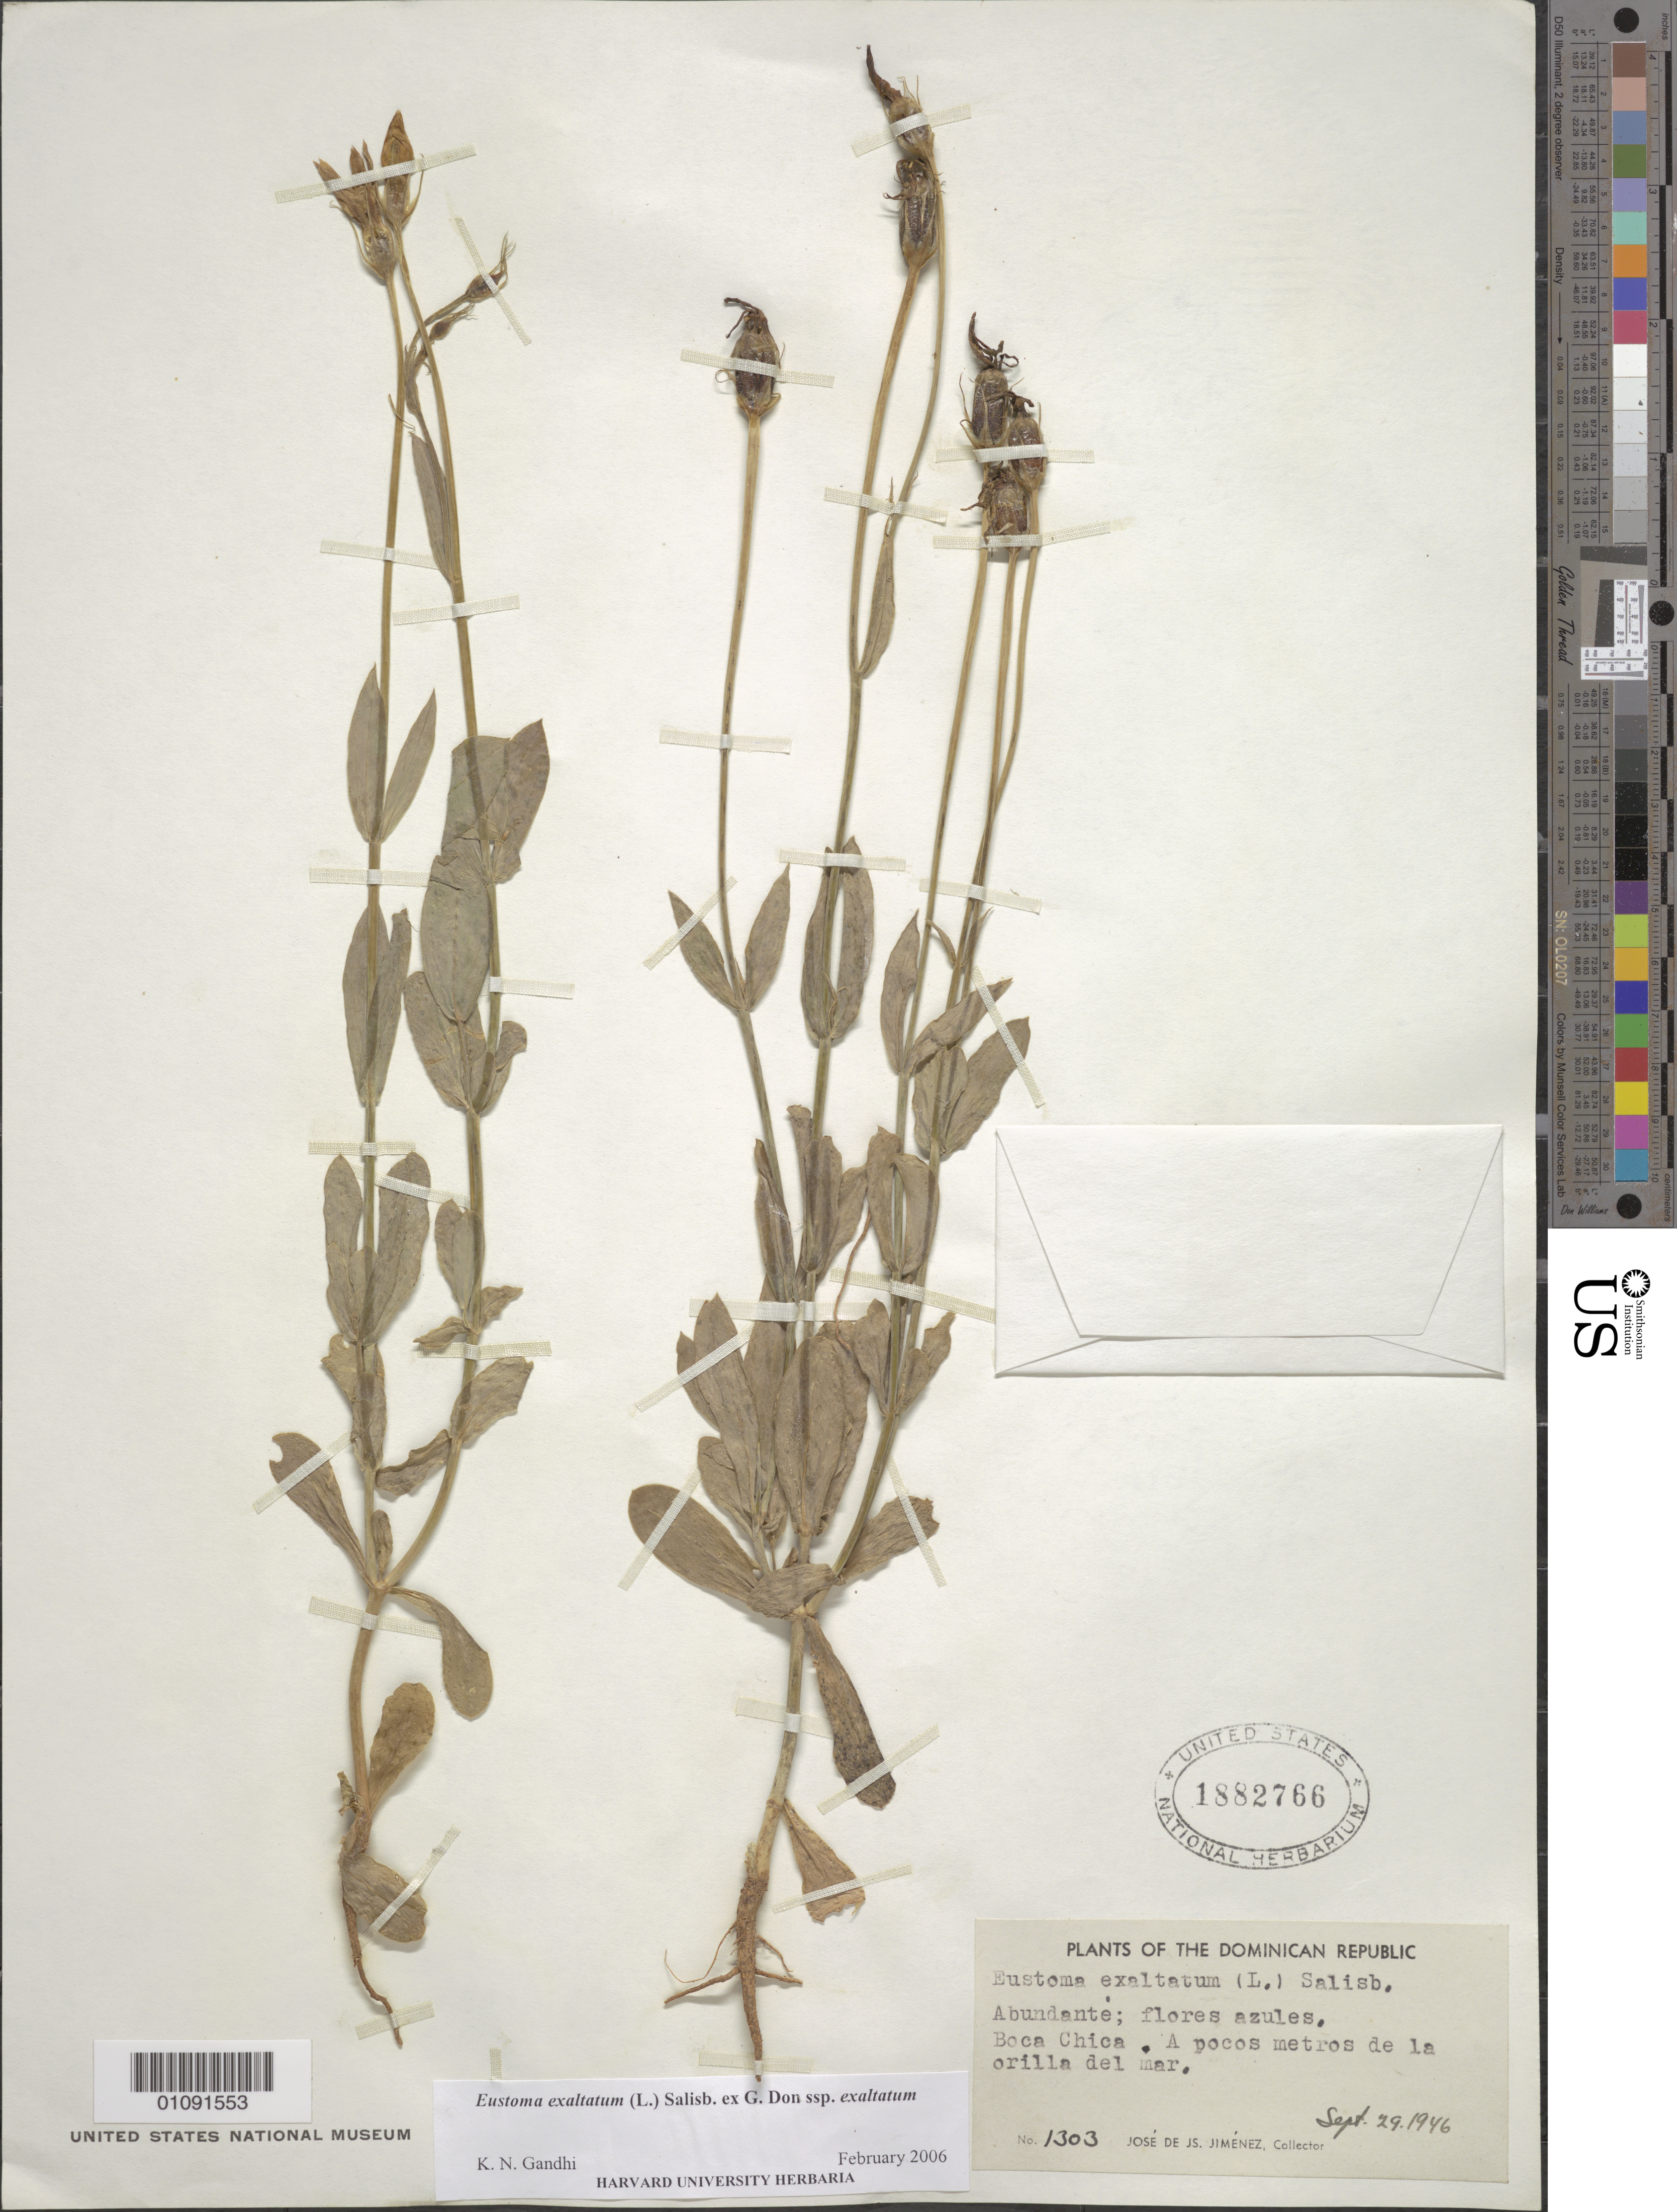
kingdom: Plantae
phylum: Tracheophyta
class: Magnoliopsida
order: Gentianales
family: Gentianaceae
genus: Eustoma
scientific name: Eustoma exaltatum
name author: (L.) Salisb. ex Don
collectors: J. J. Jiménez Almonte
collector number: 1303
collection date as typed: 29 Sep 1946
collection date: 1946-09-29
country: Dominican Republic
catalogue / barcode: US 1882766